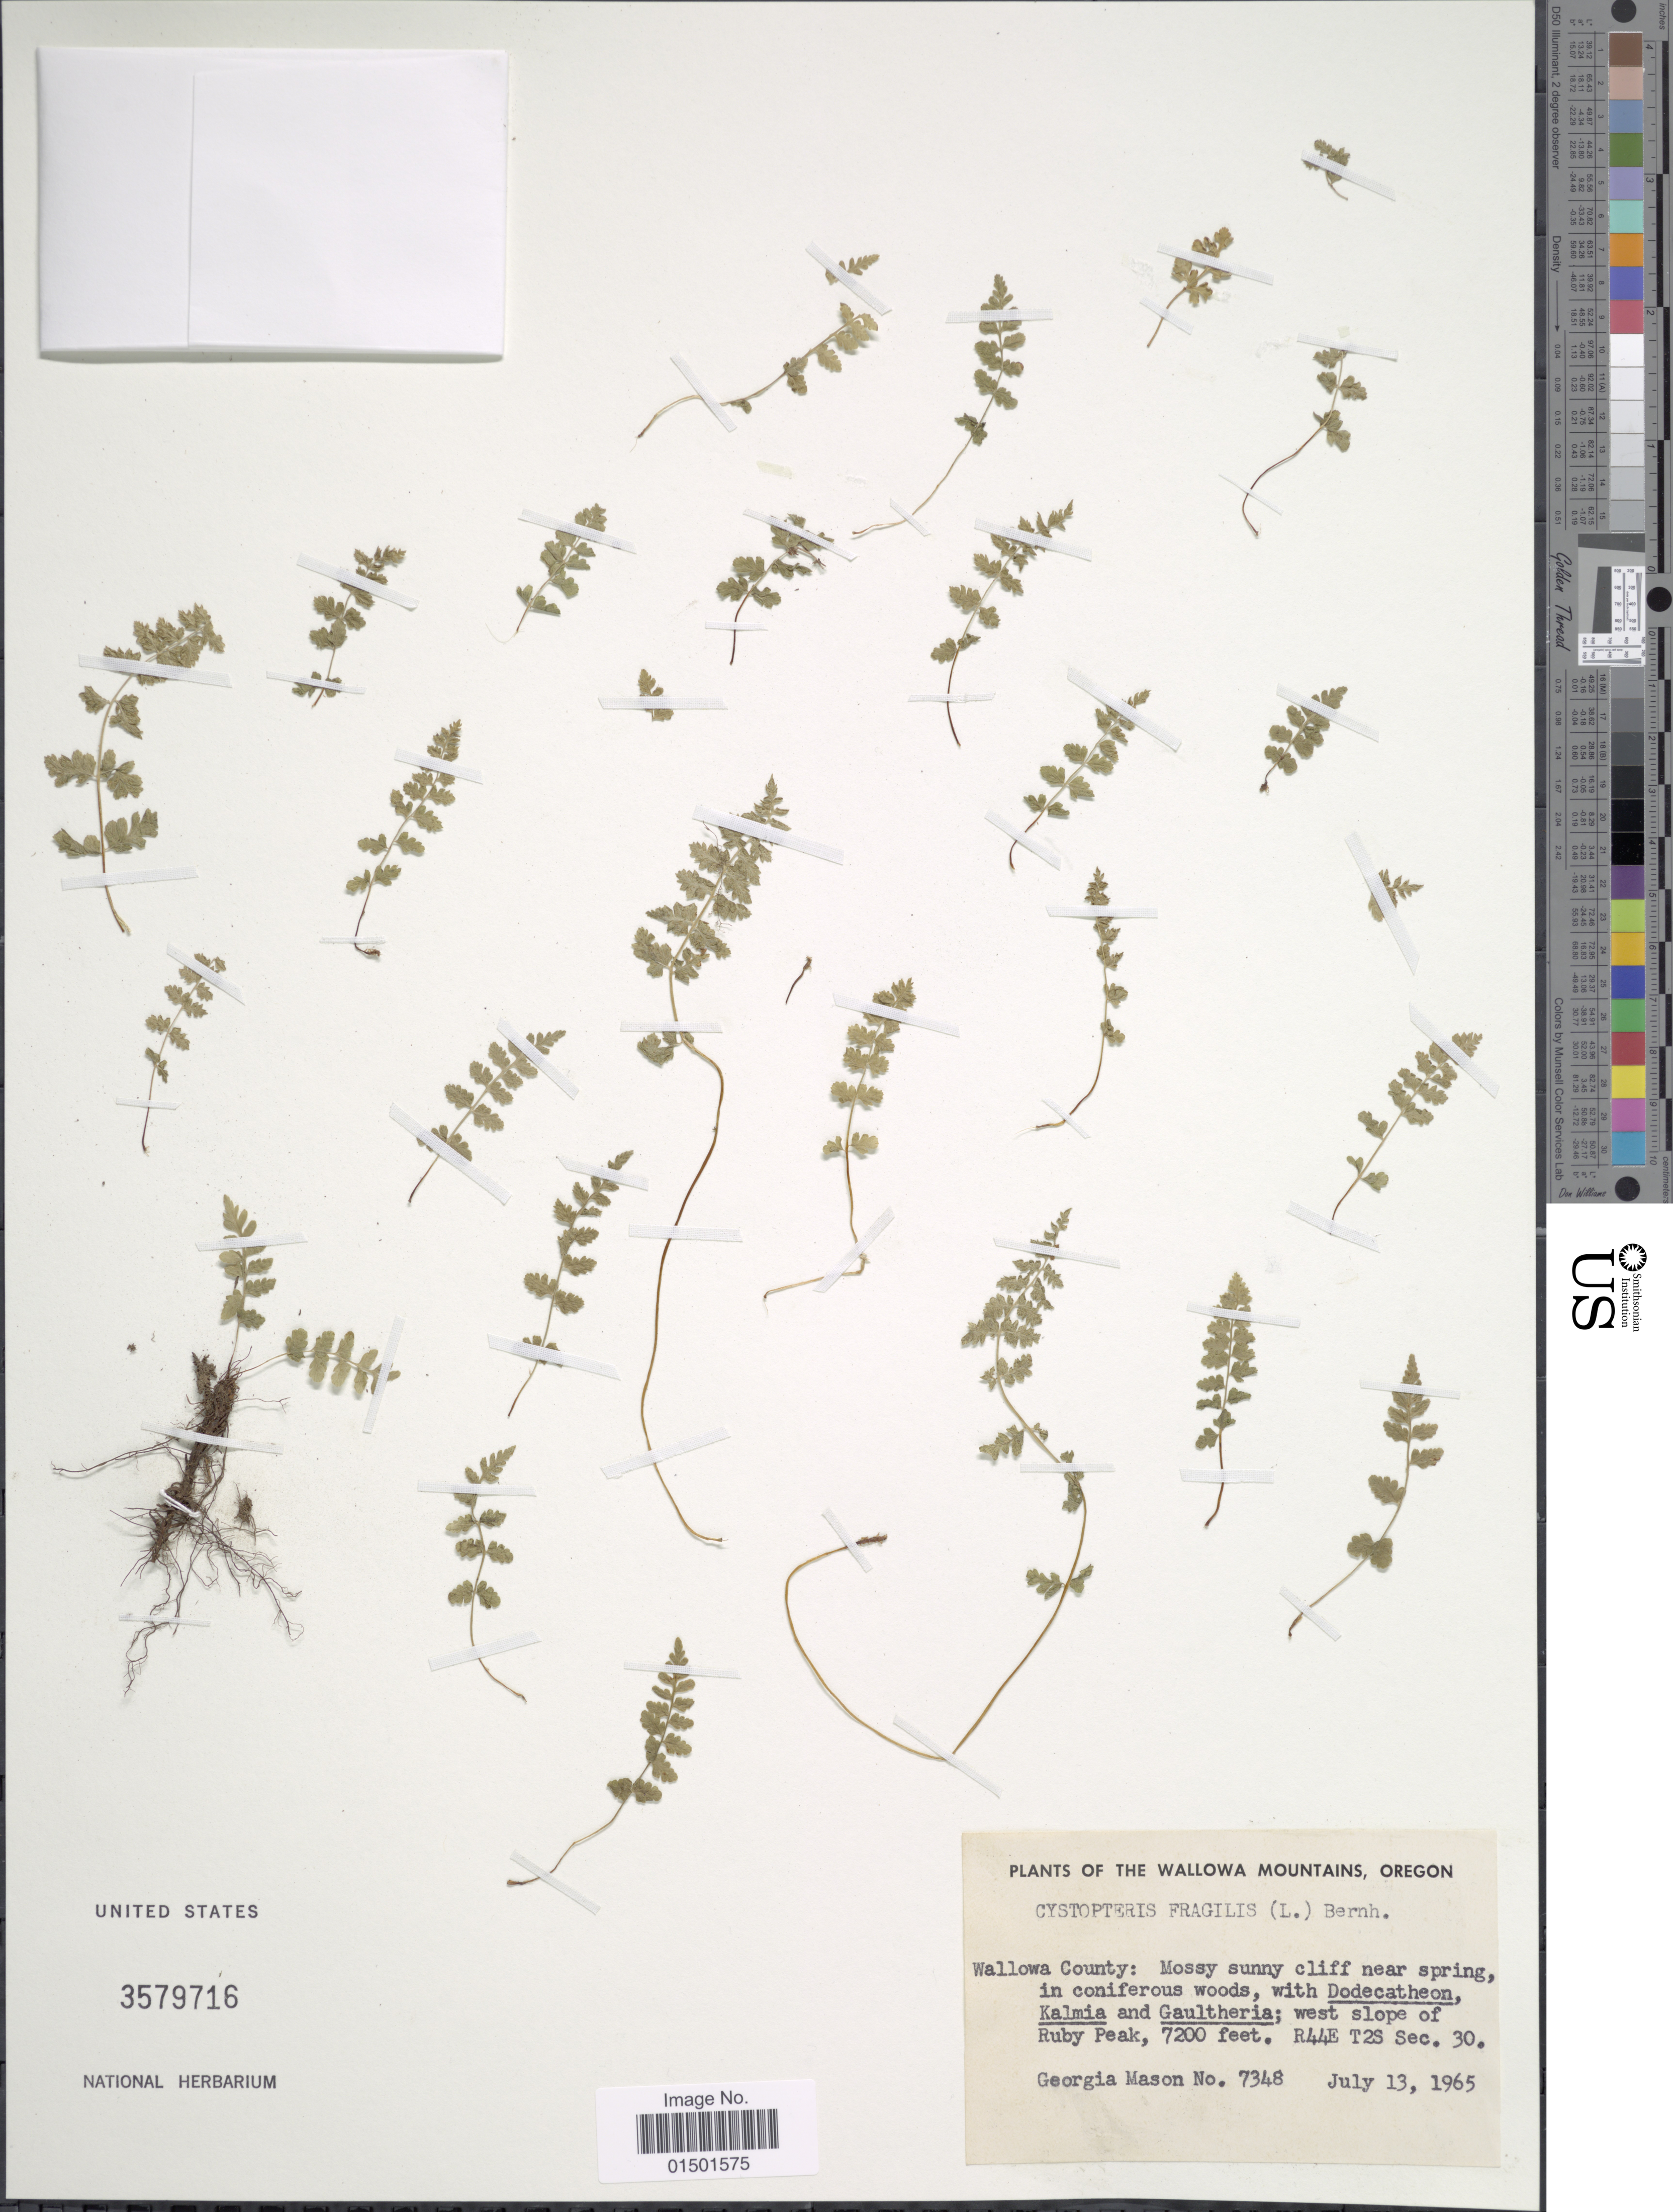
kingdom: Plantae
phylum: Tracheophyta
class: Polypodiopsida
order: Polypodiales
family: Cystopteridaceae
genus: Cystopteris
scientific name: Cystopteris fragilis var. fragilis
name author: (L.) Bernh.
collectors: G. Mason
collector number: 7348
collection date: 1965-07-13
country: United States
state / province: Oregon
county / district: Wallowa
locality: Wallowa Mountains. Wallowa County: west slope of Ruby Peak. R44E T2S Sec. 30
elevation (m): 2195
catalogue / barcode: US 357916